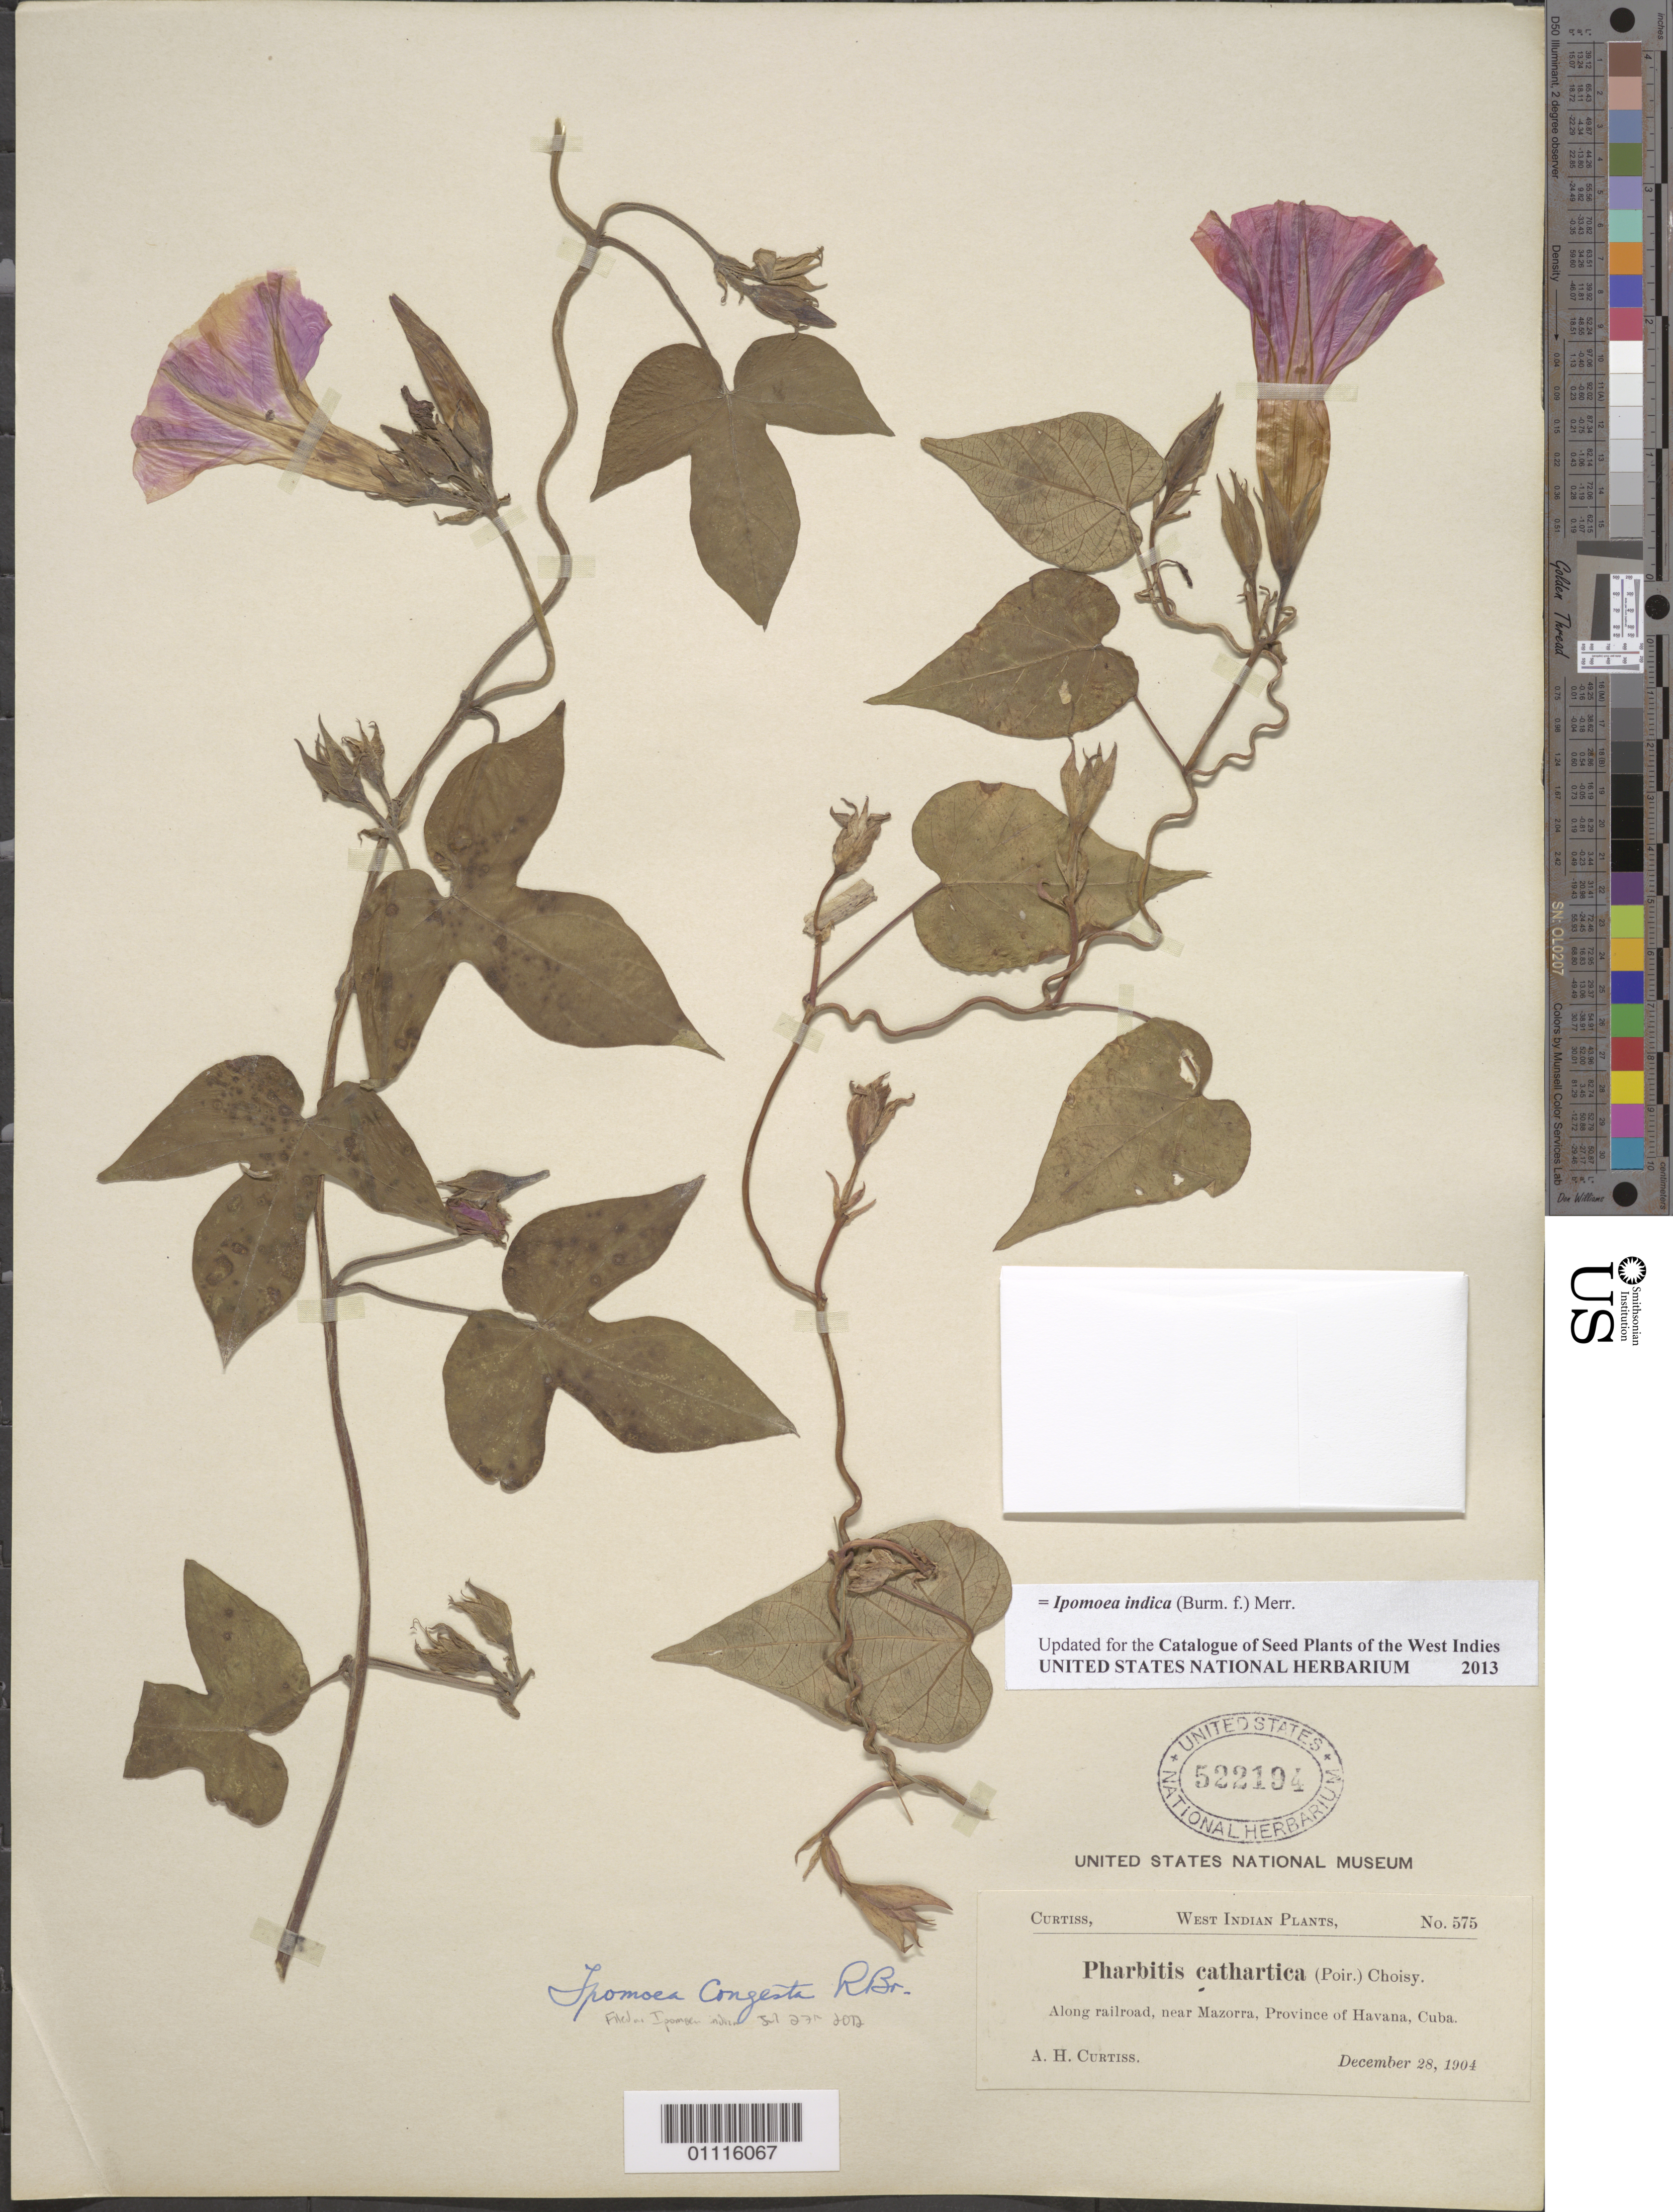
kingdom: Plantae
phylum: Tracheophyta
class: Magnoliopsida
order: Solanales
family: Convolvulaceae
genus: Ipomoea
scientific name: Ipomoea indica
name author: (Burm.) Merr.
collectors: A. H. Curtiss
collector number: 575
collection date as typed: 28 Dec 1904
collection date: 1904-12-28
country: Cuba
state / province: La Habana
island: Cuba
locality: Along railroad, near Mazorra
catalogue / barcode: US 522194